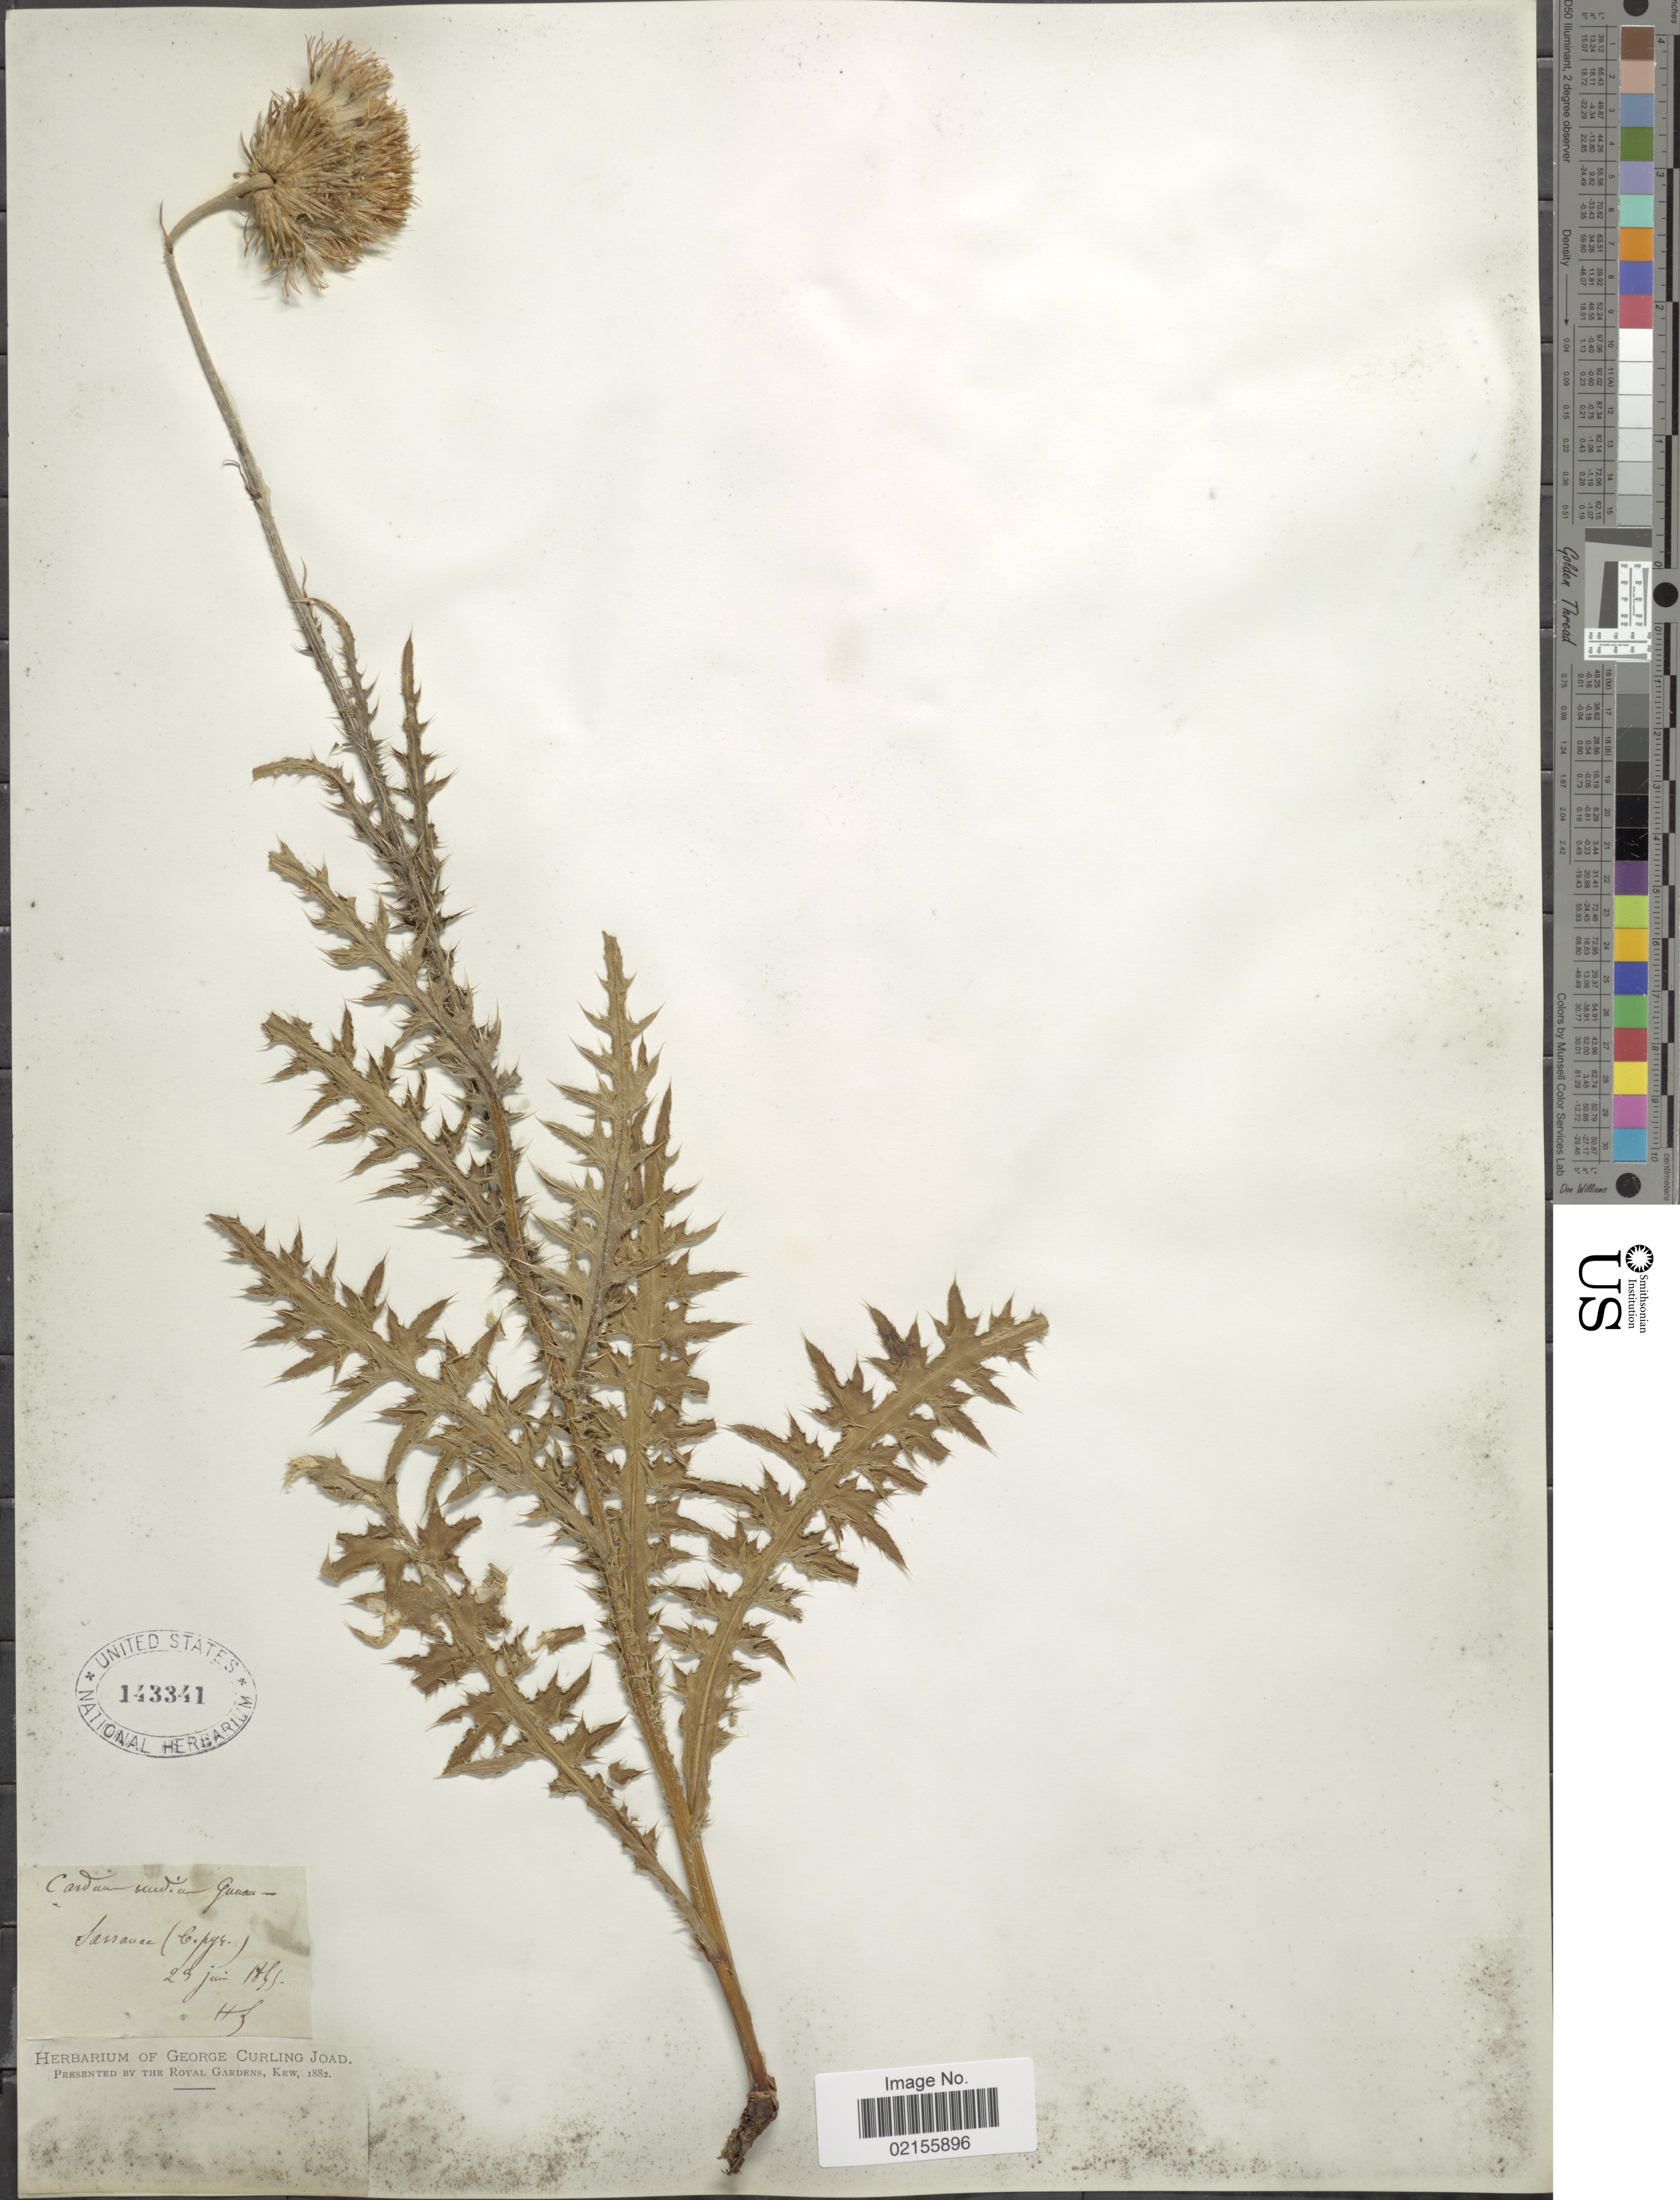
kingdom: Plantae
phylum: Tracheophyta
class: Magnoliopsida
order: Asterales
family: Asteraceae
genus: Carduus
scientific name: Carduus defloratus subsp. medius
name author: (Gouan) Bonnier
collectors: ex herb. George Curling Joad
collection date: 1899-06-23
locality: Sanauce (C. pyr)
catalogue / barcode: US 143341